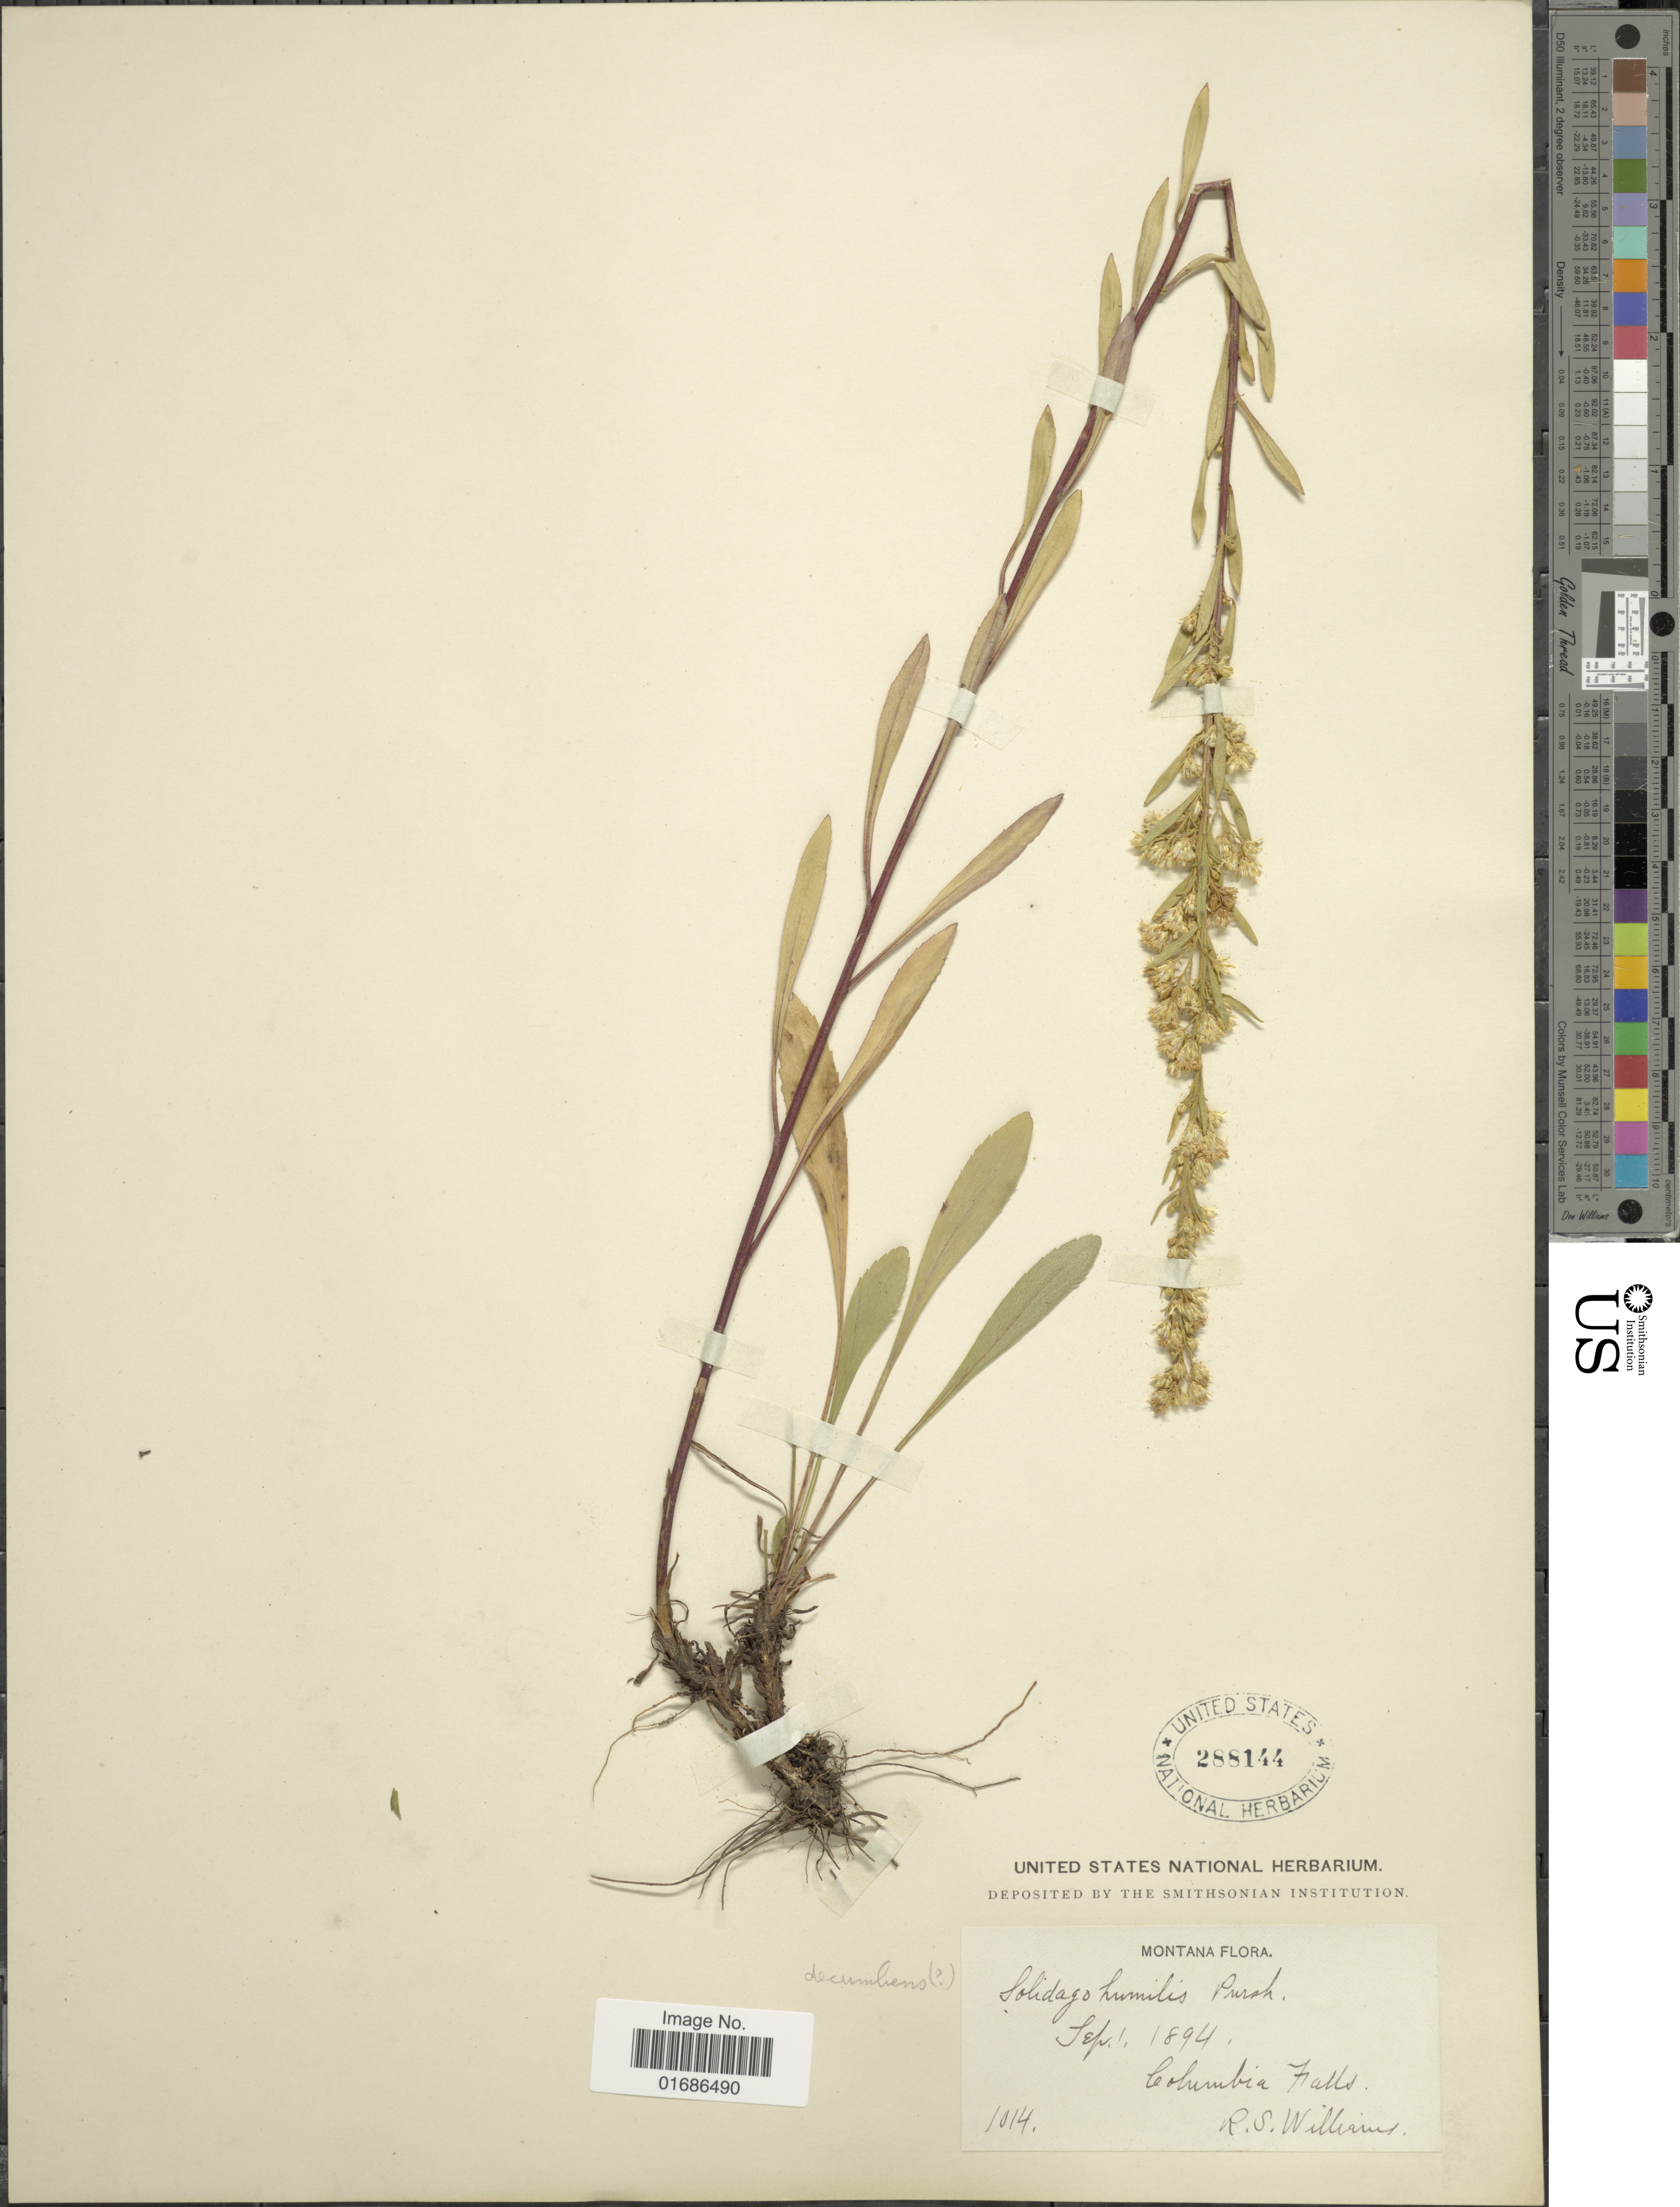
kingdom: Plantae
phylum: Tracheophyta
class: Magnoliopsida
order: Asterales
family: Asteraceae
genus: Solidago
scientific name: Solidago decumbens var. oreophila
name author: (Rydb.) Fernald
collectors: R. S. Williams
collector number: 1014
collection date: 1894-09-01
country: United States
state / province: Montana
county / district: Flathead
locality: Columbia Falls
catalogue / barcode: US 288144